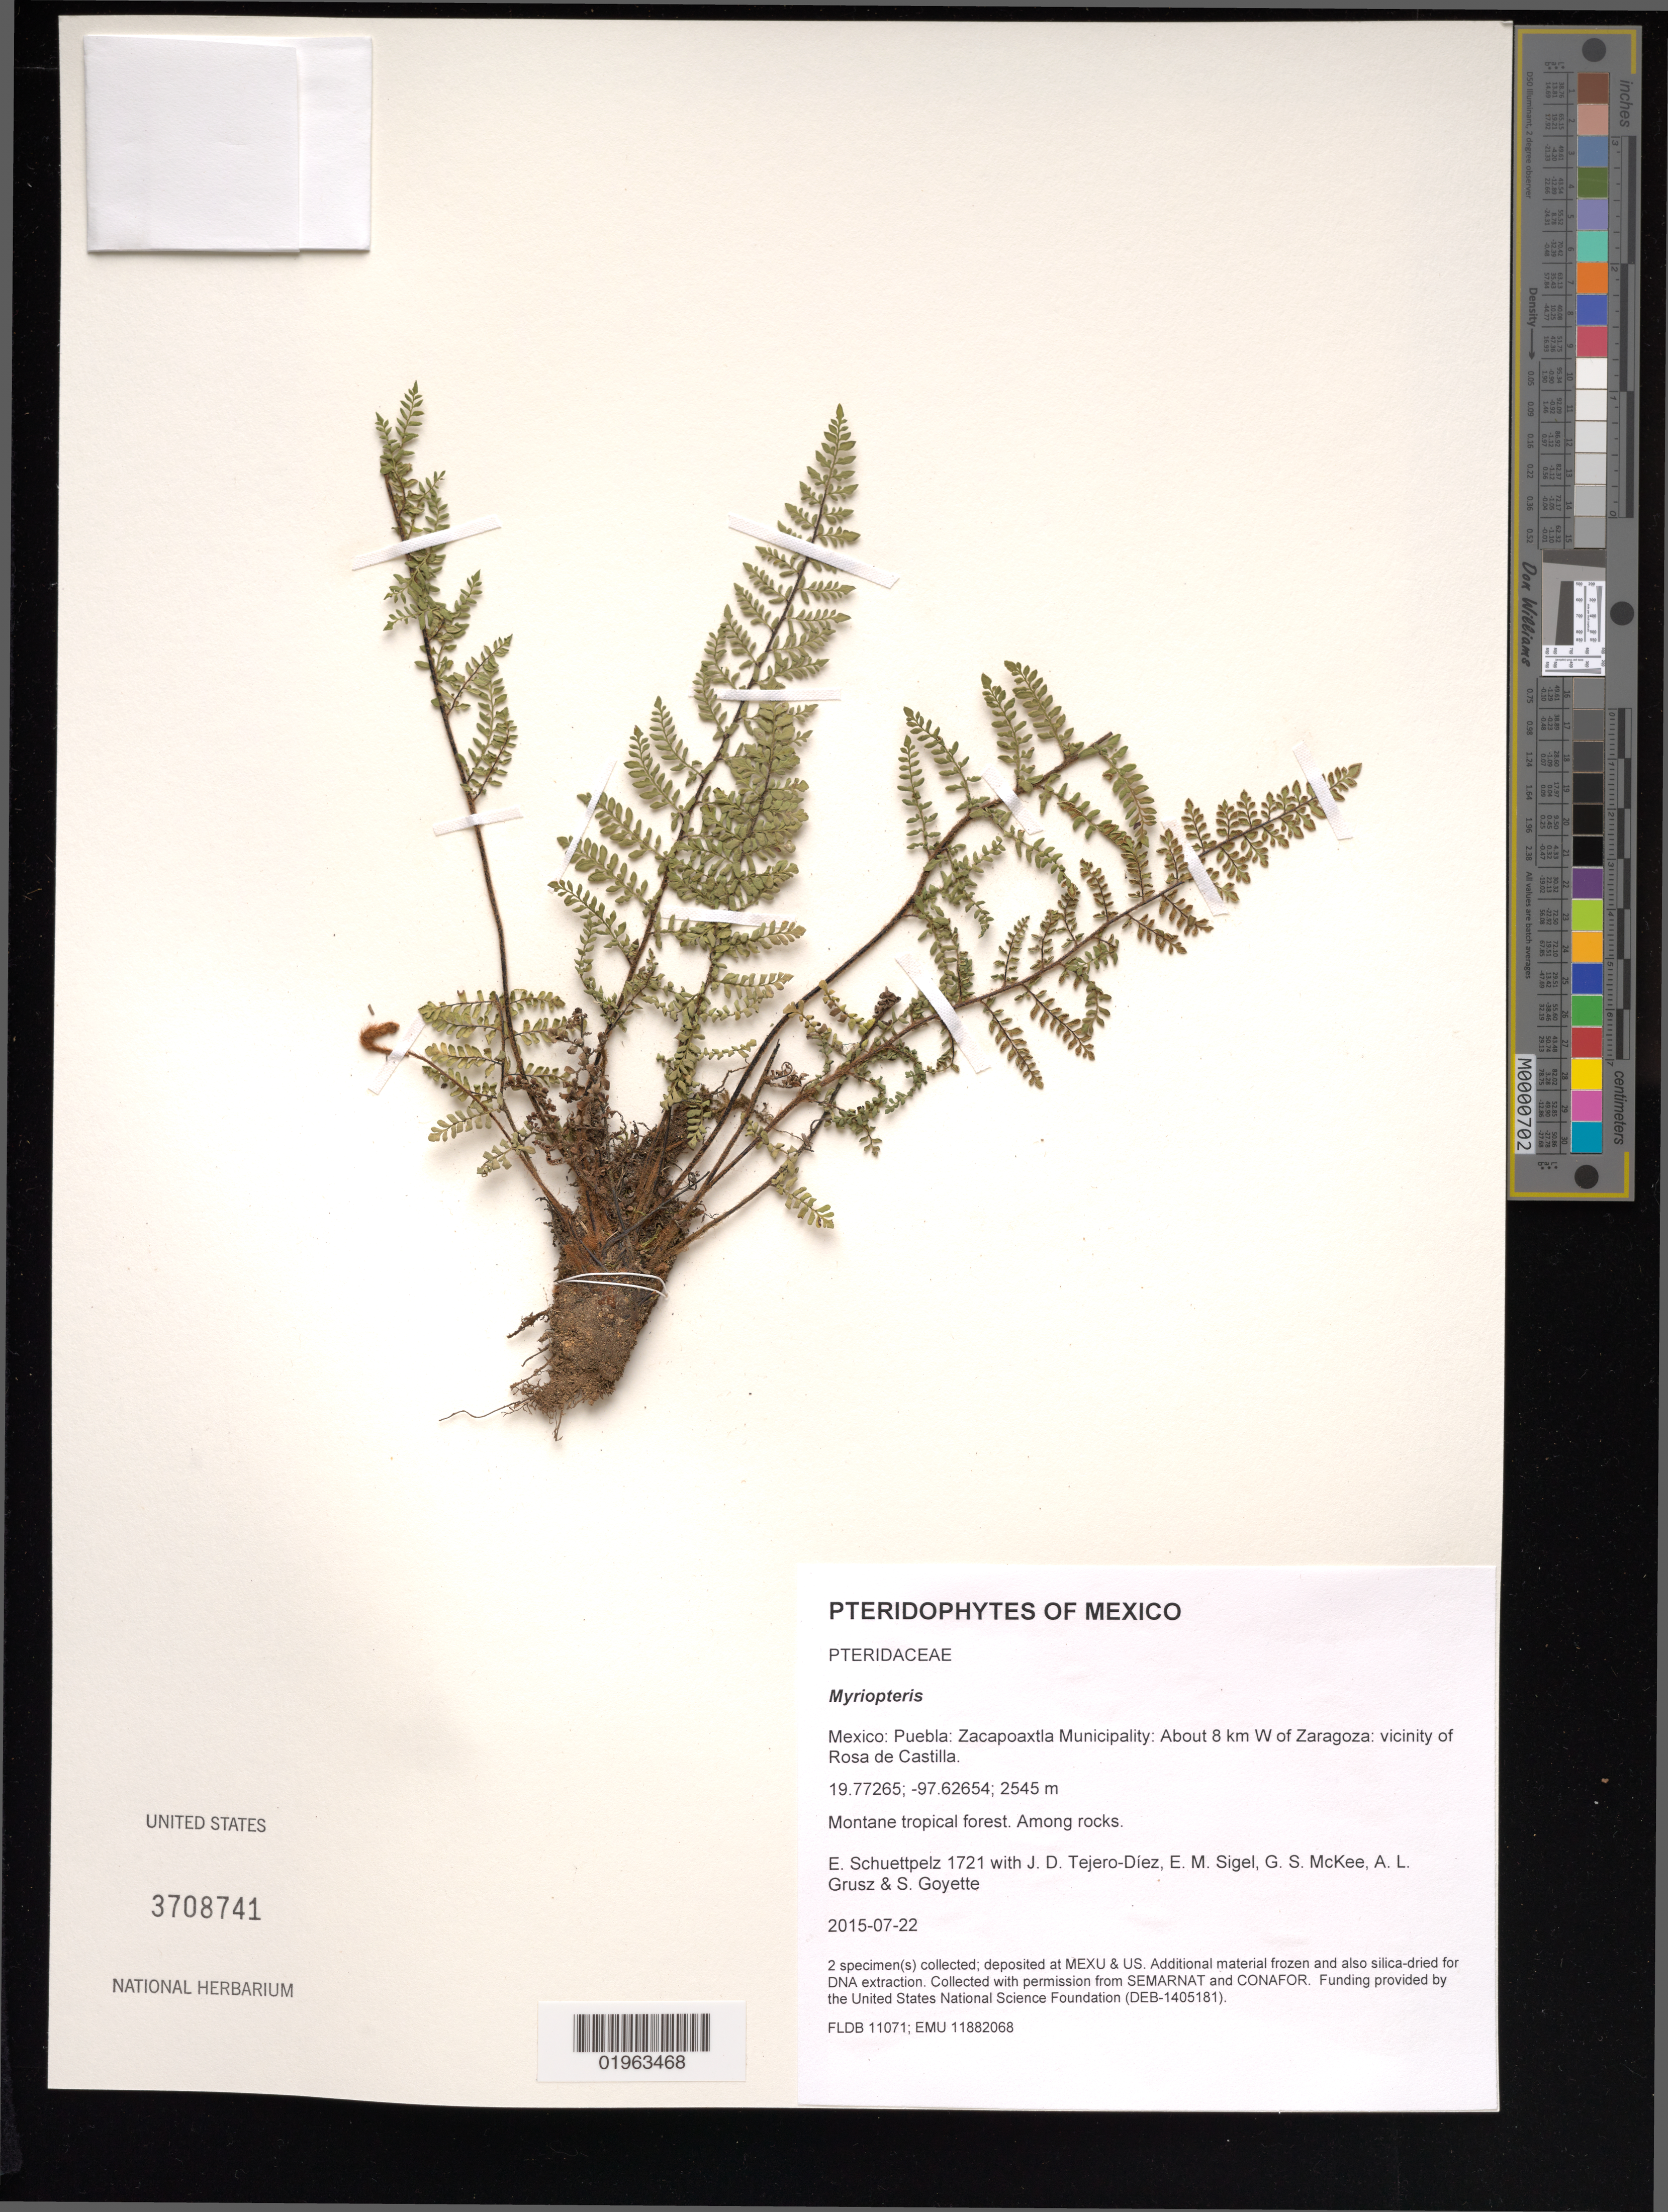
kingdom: Plantae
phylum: Tracheophyta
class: Polypodiopsida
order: Polypodiales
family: Pteridaceae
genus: Myriopteris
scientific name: Myriopteris sp.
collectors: E. Schuettpelz, D. Tejero-Díez, E. M. Sigel, G. S. McKee & A. Grusz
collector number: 1721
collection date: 2015-07-22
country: Mexico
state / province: Puebla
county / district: Zacapoaxtla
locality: About 8 km W of Zaragoza: vicinity of Rosa de Castilla.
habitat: Montane tropical forest.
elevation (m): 2545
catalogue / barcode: US 3708741